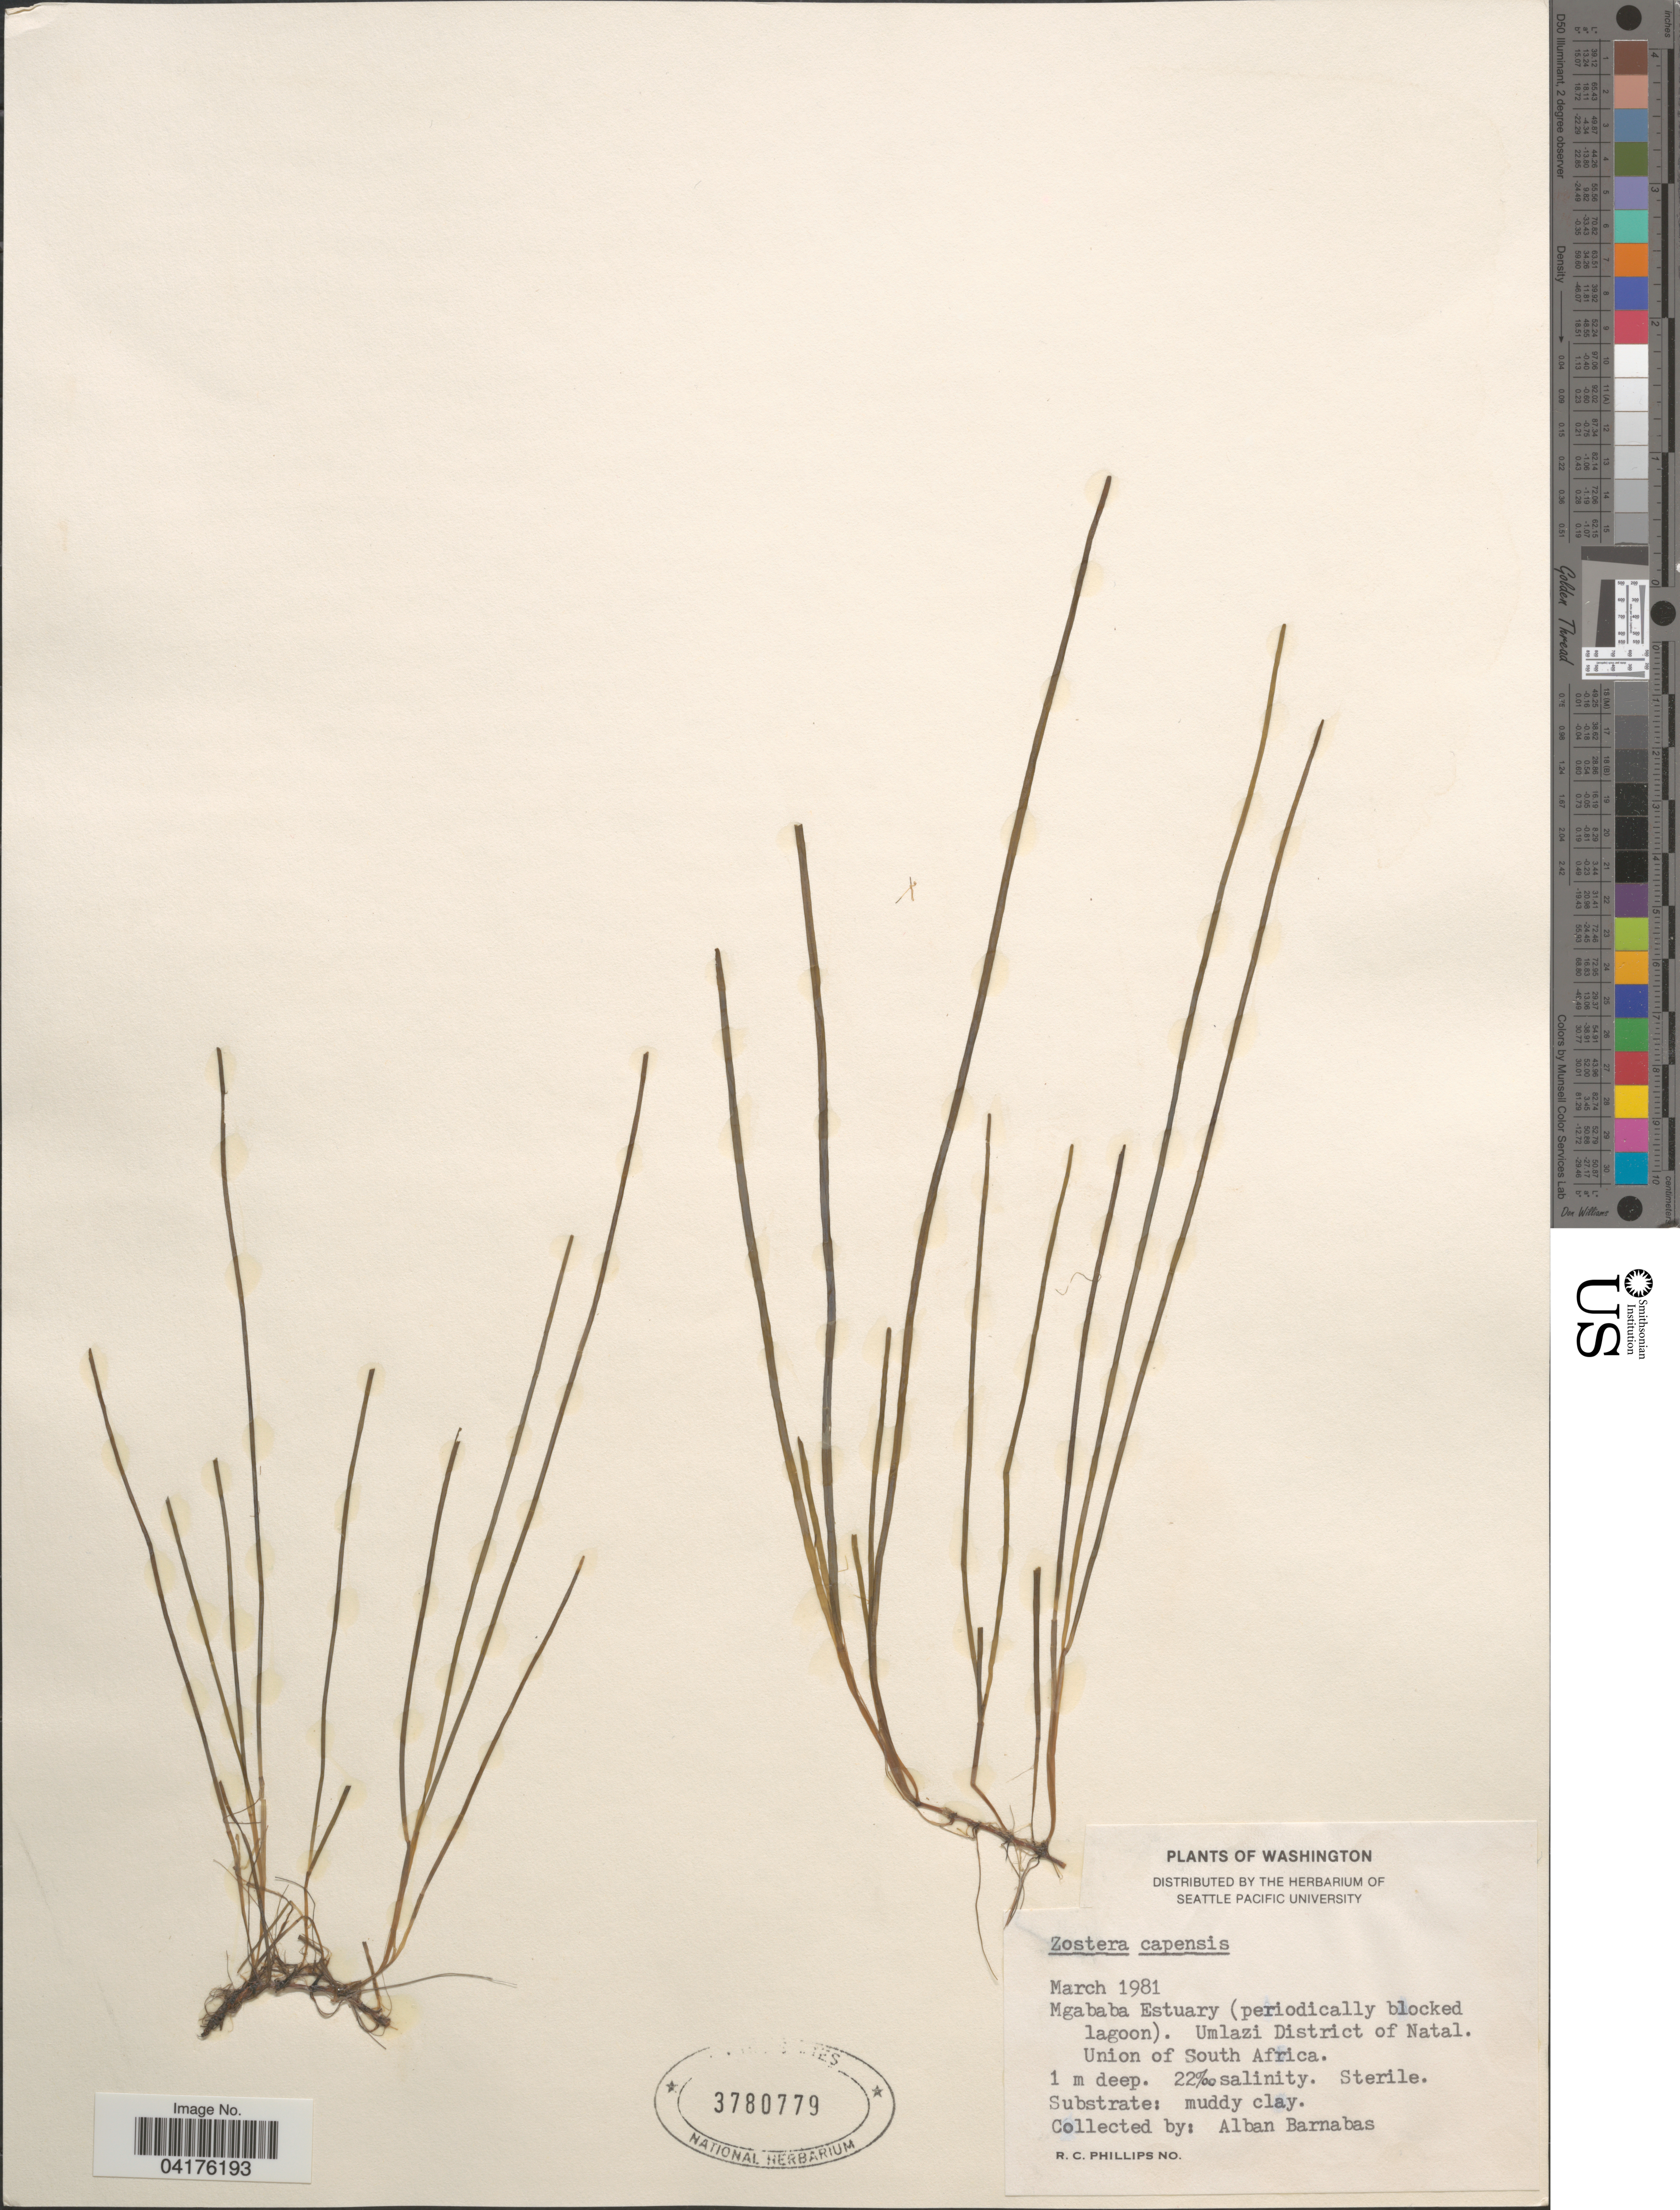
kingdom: Plantae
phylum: Tracheophyta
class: Liliopsida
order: Alismatales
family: Zosteraceae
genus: Zostera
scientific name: Zostera capensis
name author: Setch.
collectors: A. Barnabas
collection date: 1981-03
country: South Africa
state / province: KwaZulu-Natal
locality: Mgababa Estuary (periodically blocked lagoon). Umlazi District of Natal. Union of South Africa.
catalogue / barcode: US 3780779